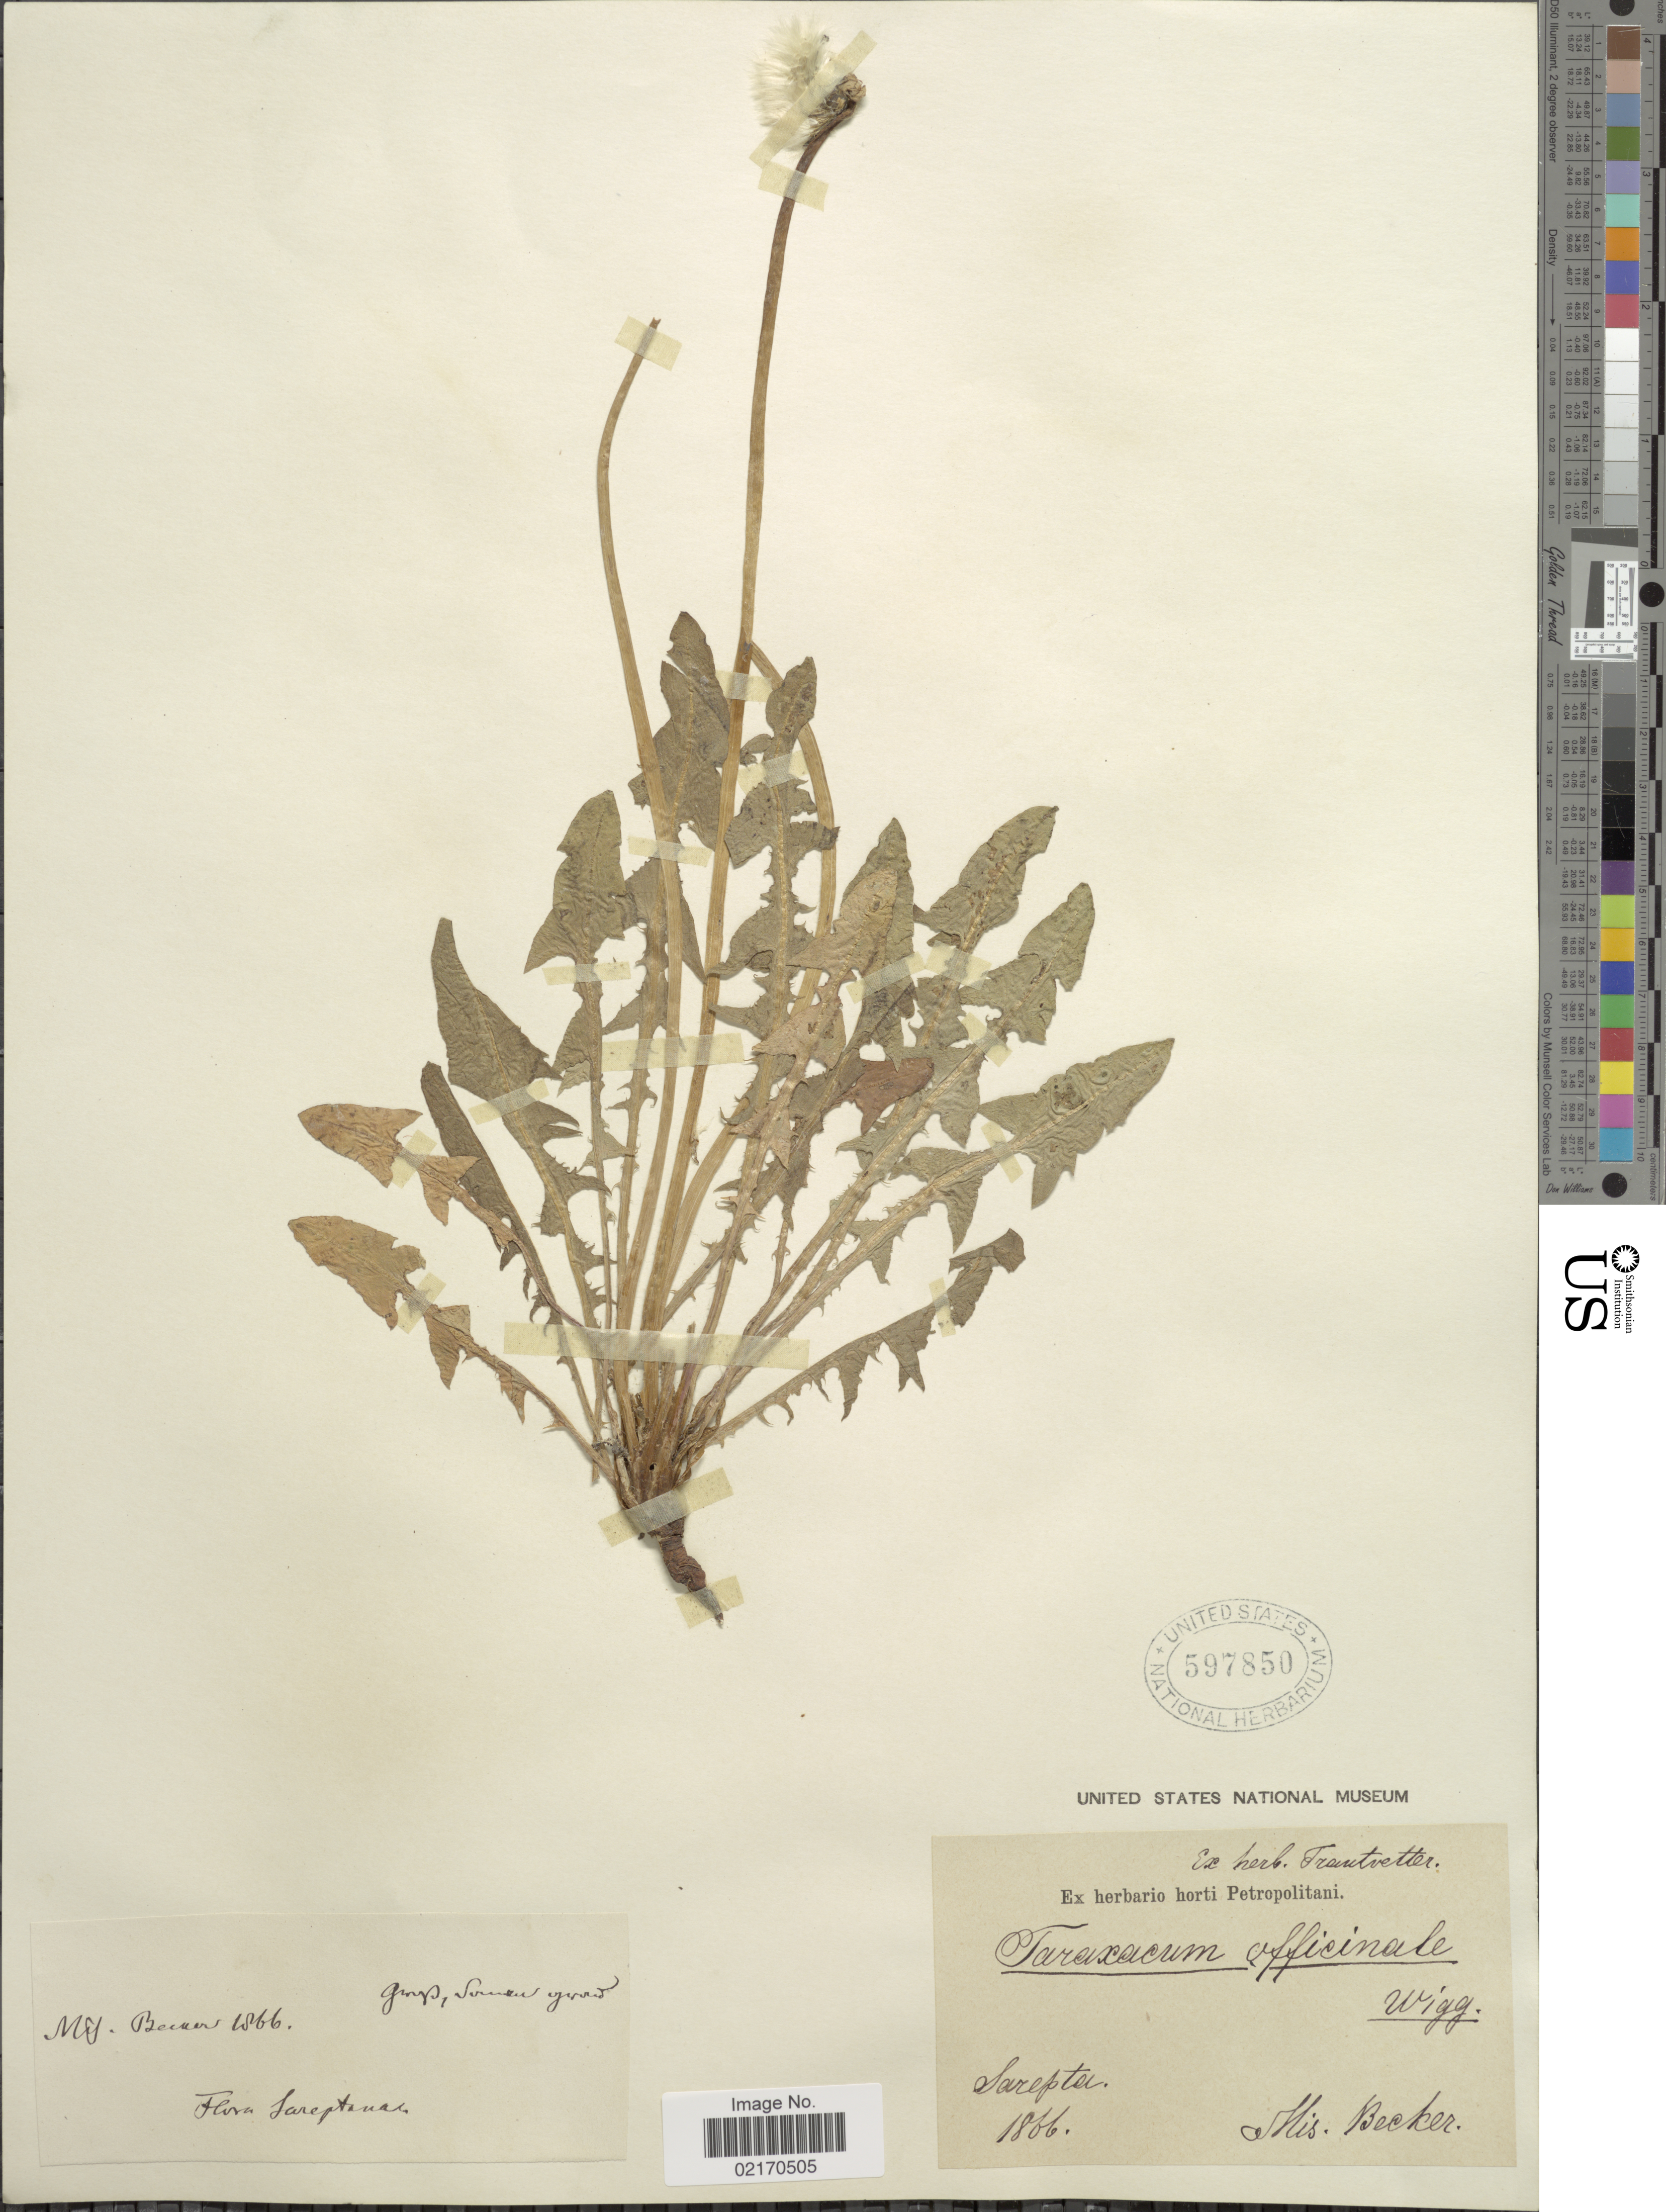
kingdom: Plantae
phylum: Tracheophyta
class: Magnoliopsida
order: Asterales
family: Asteraceae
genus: Taraxacum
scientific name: Taraxacum officinale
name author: G.H. Weber ex F.H. Wigg.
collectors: Becker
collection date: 1866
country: Russian Federation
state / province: Volgograd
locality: Sarepta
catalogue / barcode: US 597850